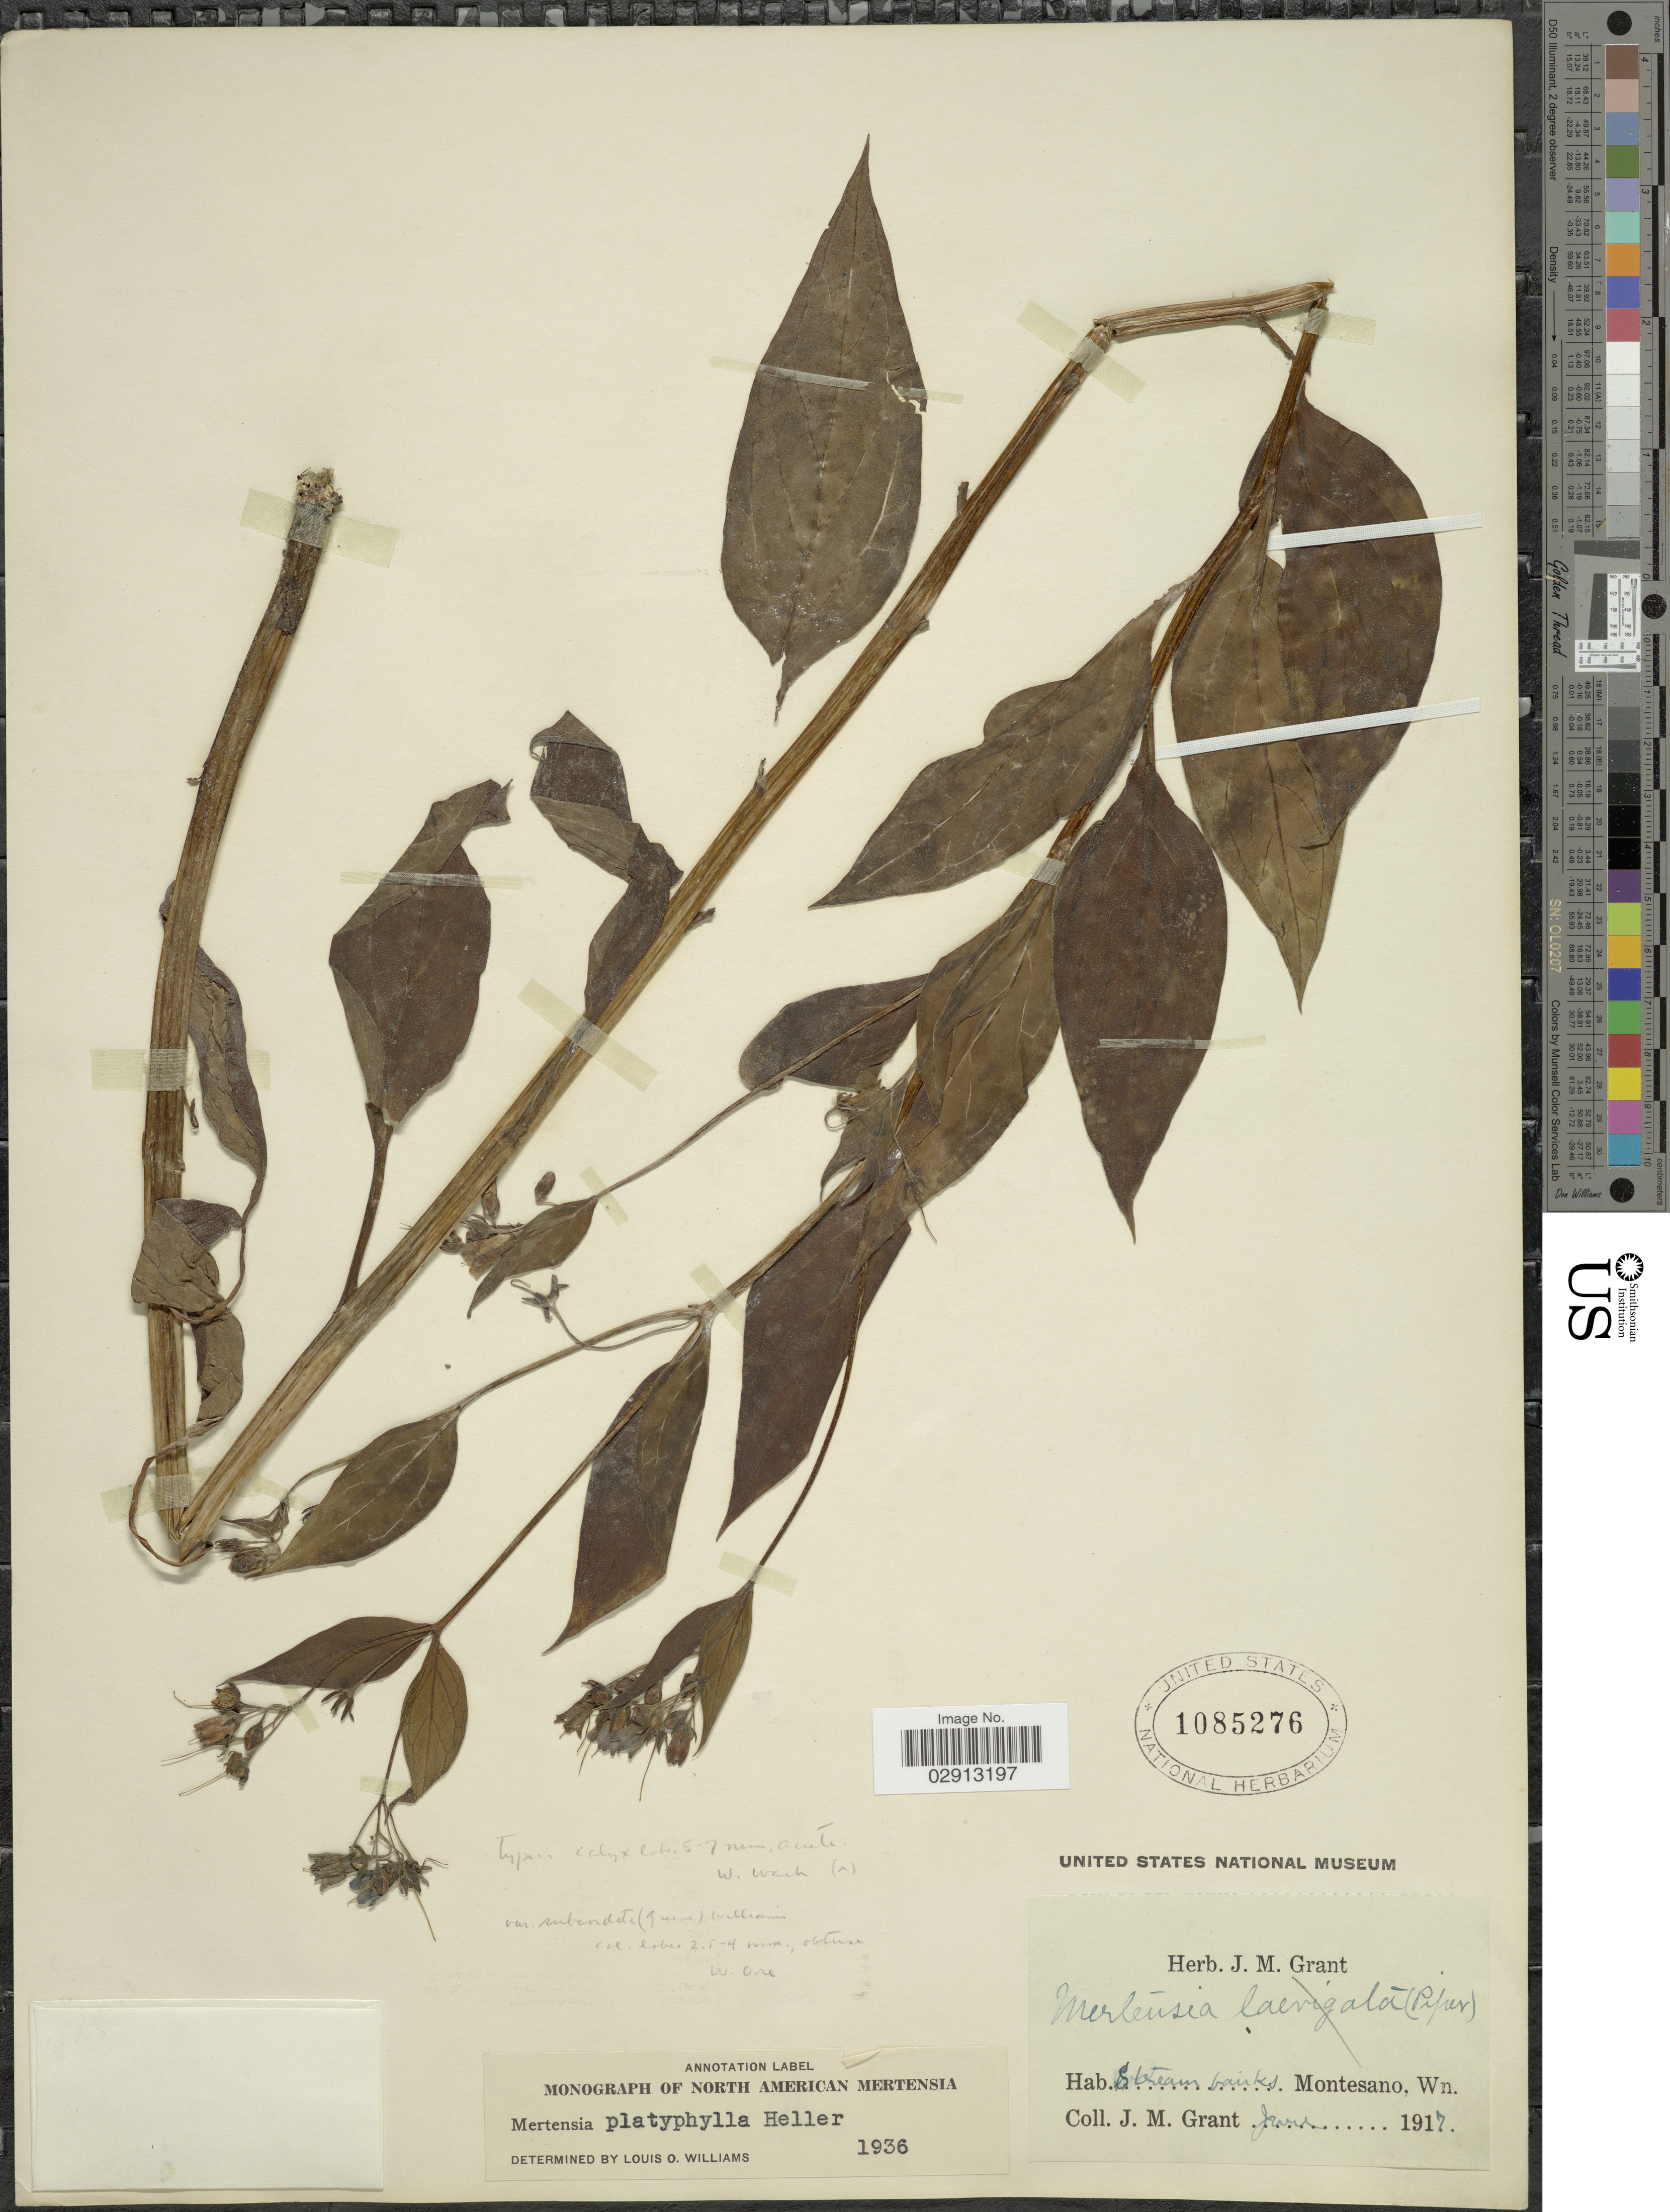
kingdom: Plantae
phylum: Tracheophyta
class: Magnoliopsida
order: Boraginales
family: Boraginaceae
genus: Mertensia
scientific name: Mertensia platyphylla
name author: A. Heller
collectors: J. M. Grant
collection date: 1917-06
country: United States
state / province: Washington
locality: Stream banks. Montesano, Wn.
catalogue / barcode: US 1085276